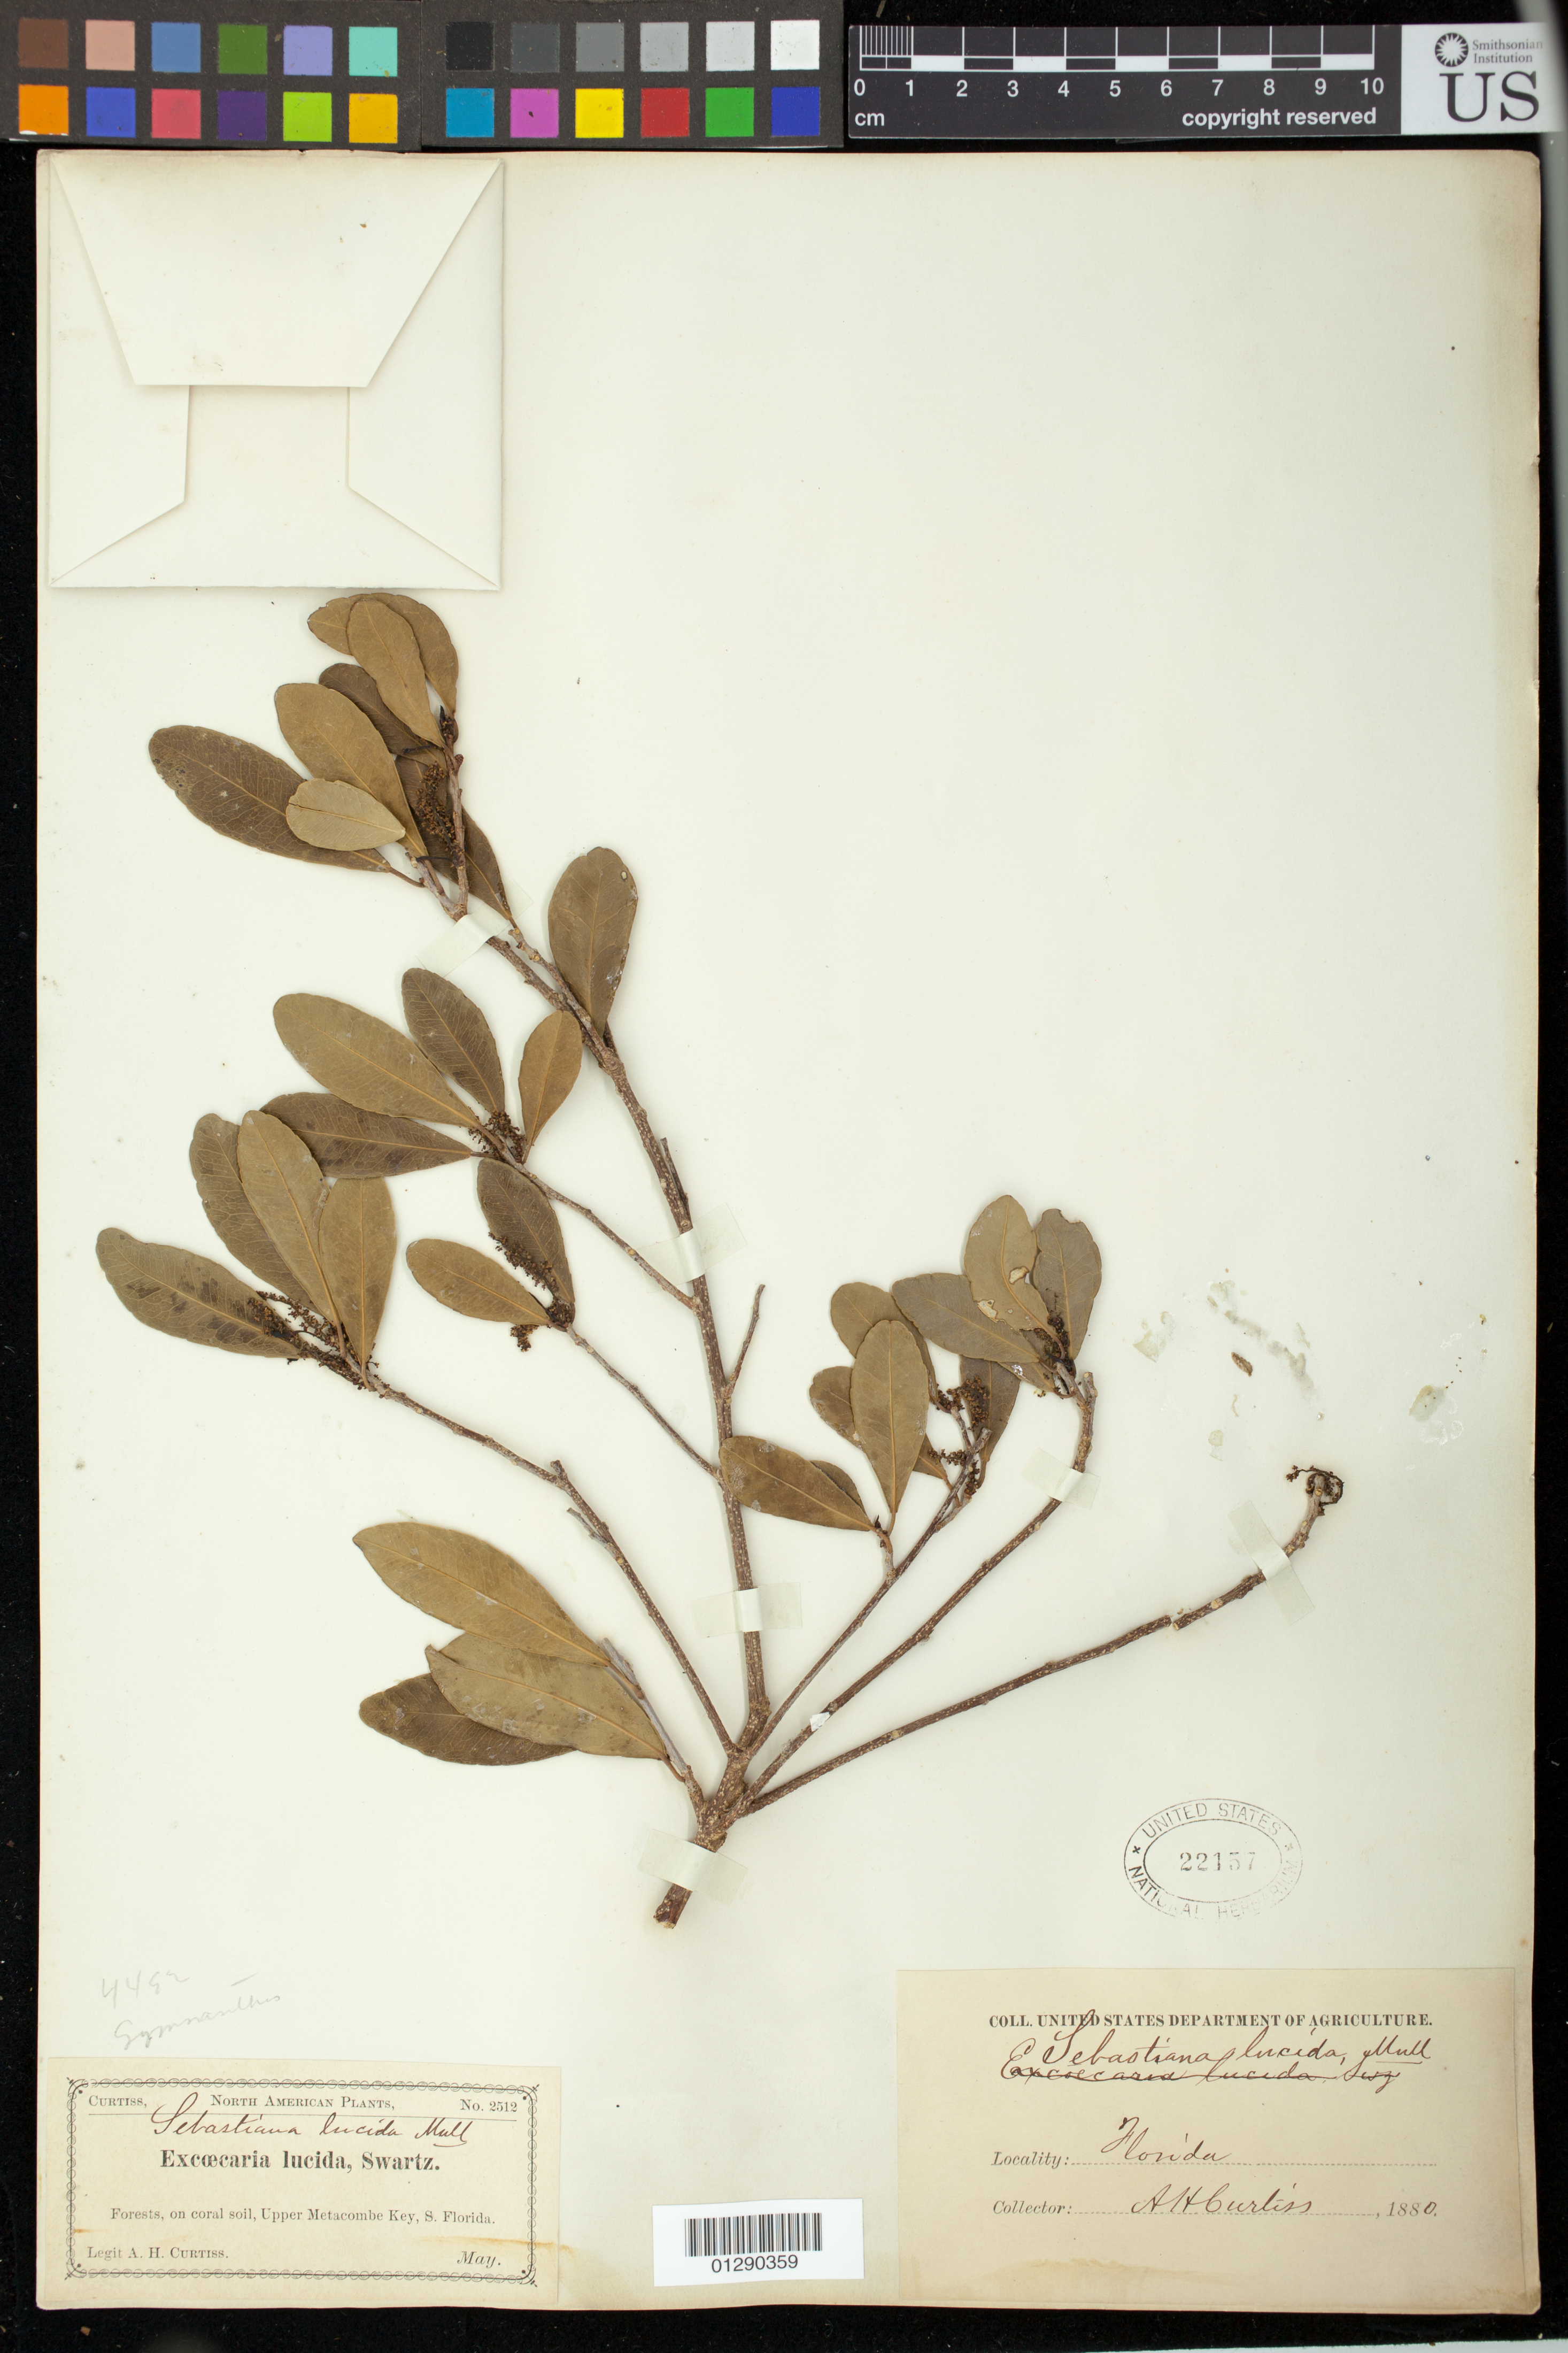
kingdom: Plantae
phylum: Tracheophyta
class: Magnoliopsida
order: Malpighiales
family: Euphorbiaceae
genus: Gymnanthes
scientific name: Gymnanthes lucida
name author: Sw.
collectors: A. H. Curtiss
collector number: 2512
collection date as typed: May 188-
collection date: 1880-05/1889-05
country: United States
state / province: Florida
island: Key West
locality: Key West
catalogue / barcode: US 22157